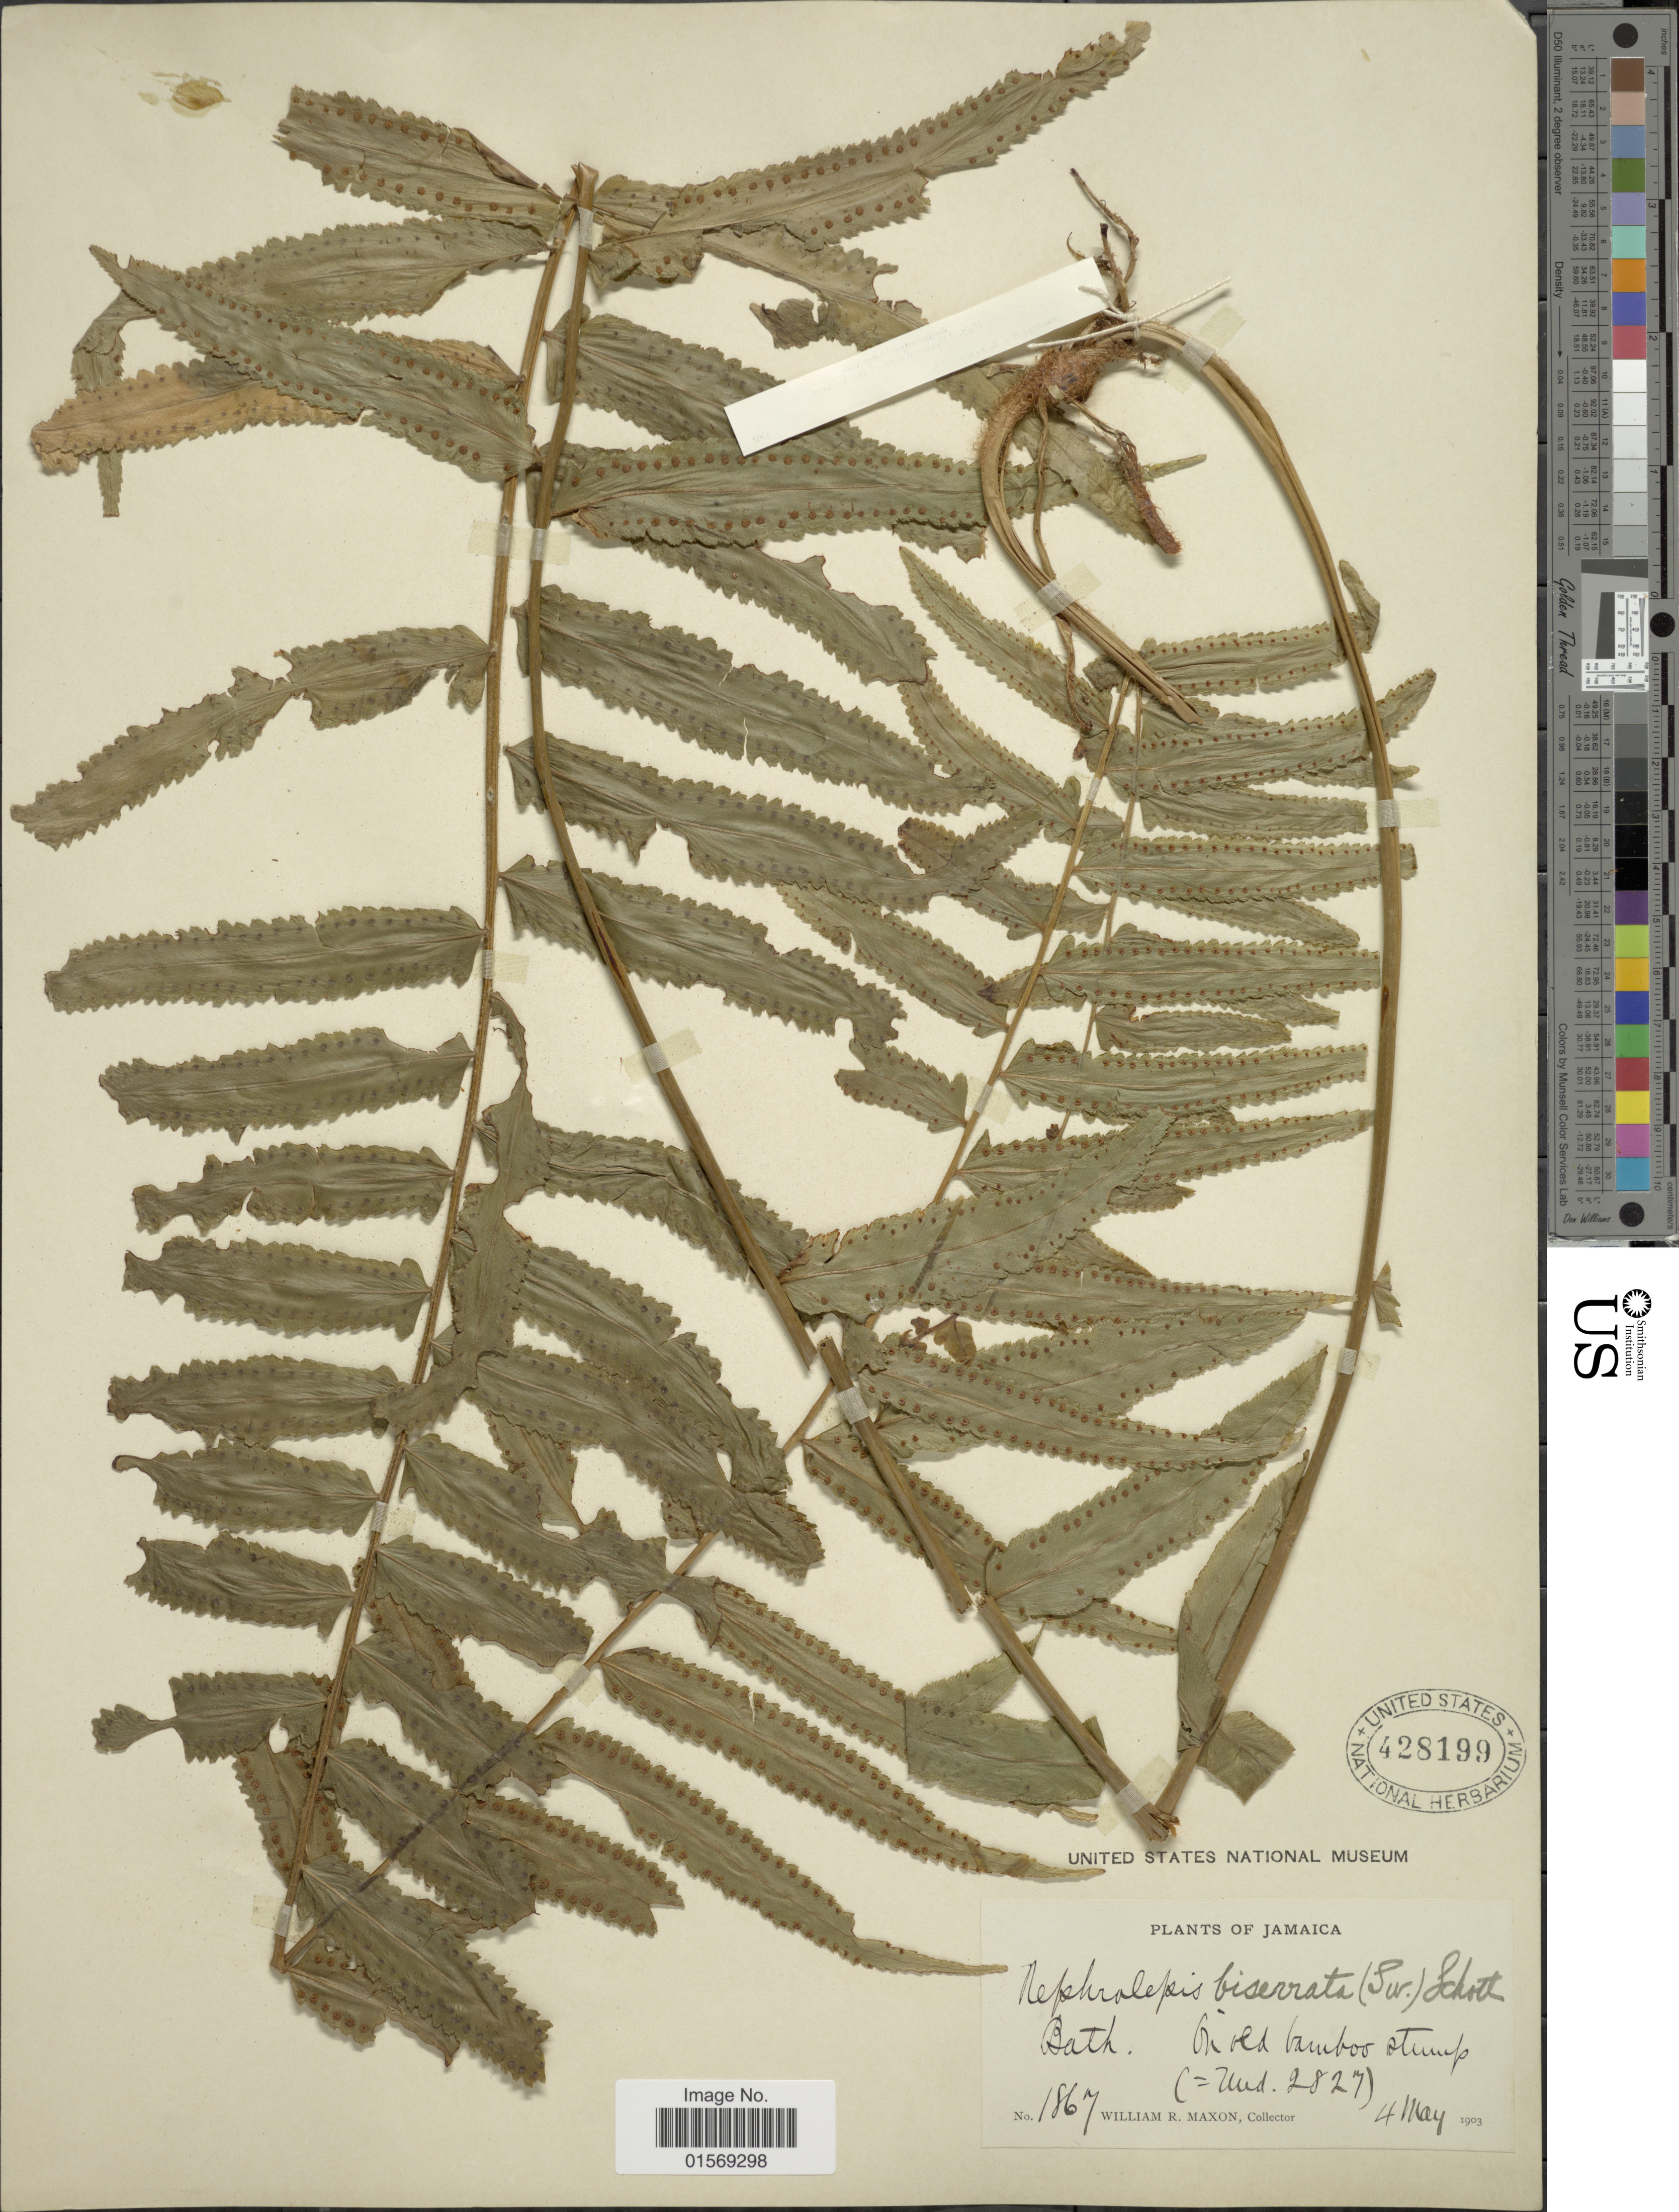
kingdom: Plantae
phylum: Tracheophyta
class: Polypodiopsida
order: Polypodiales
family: Nephrolepidaceae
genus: Nephrolepis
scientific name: Nephrolepis biserrata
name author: (Sw.) Schott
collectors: W. R. Maxon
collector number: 1867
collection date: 1903-05-04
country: Jamaica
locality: Jamaica, Bath.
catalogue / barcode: US 428199